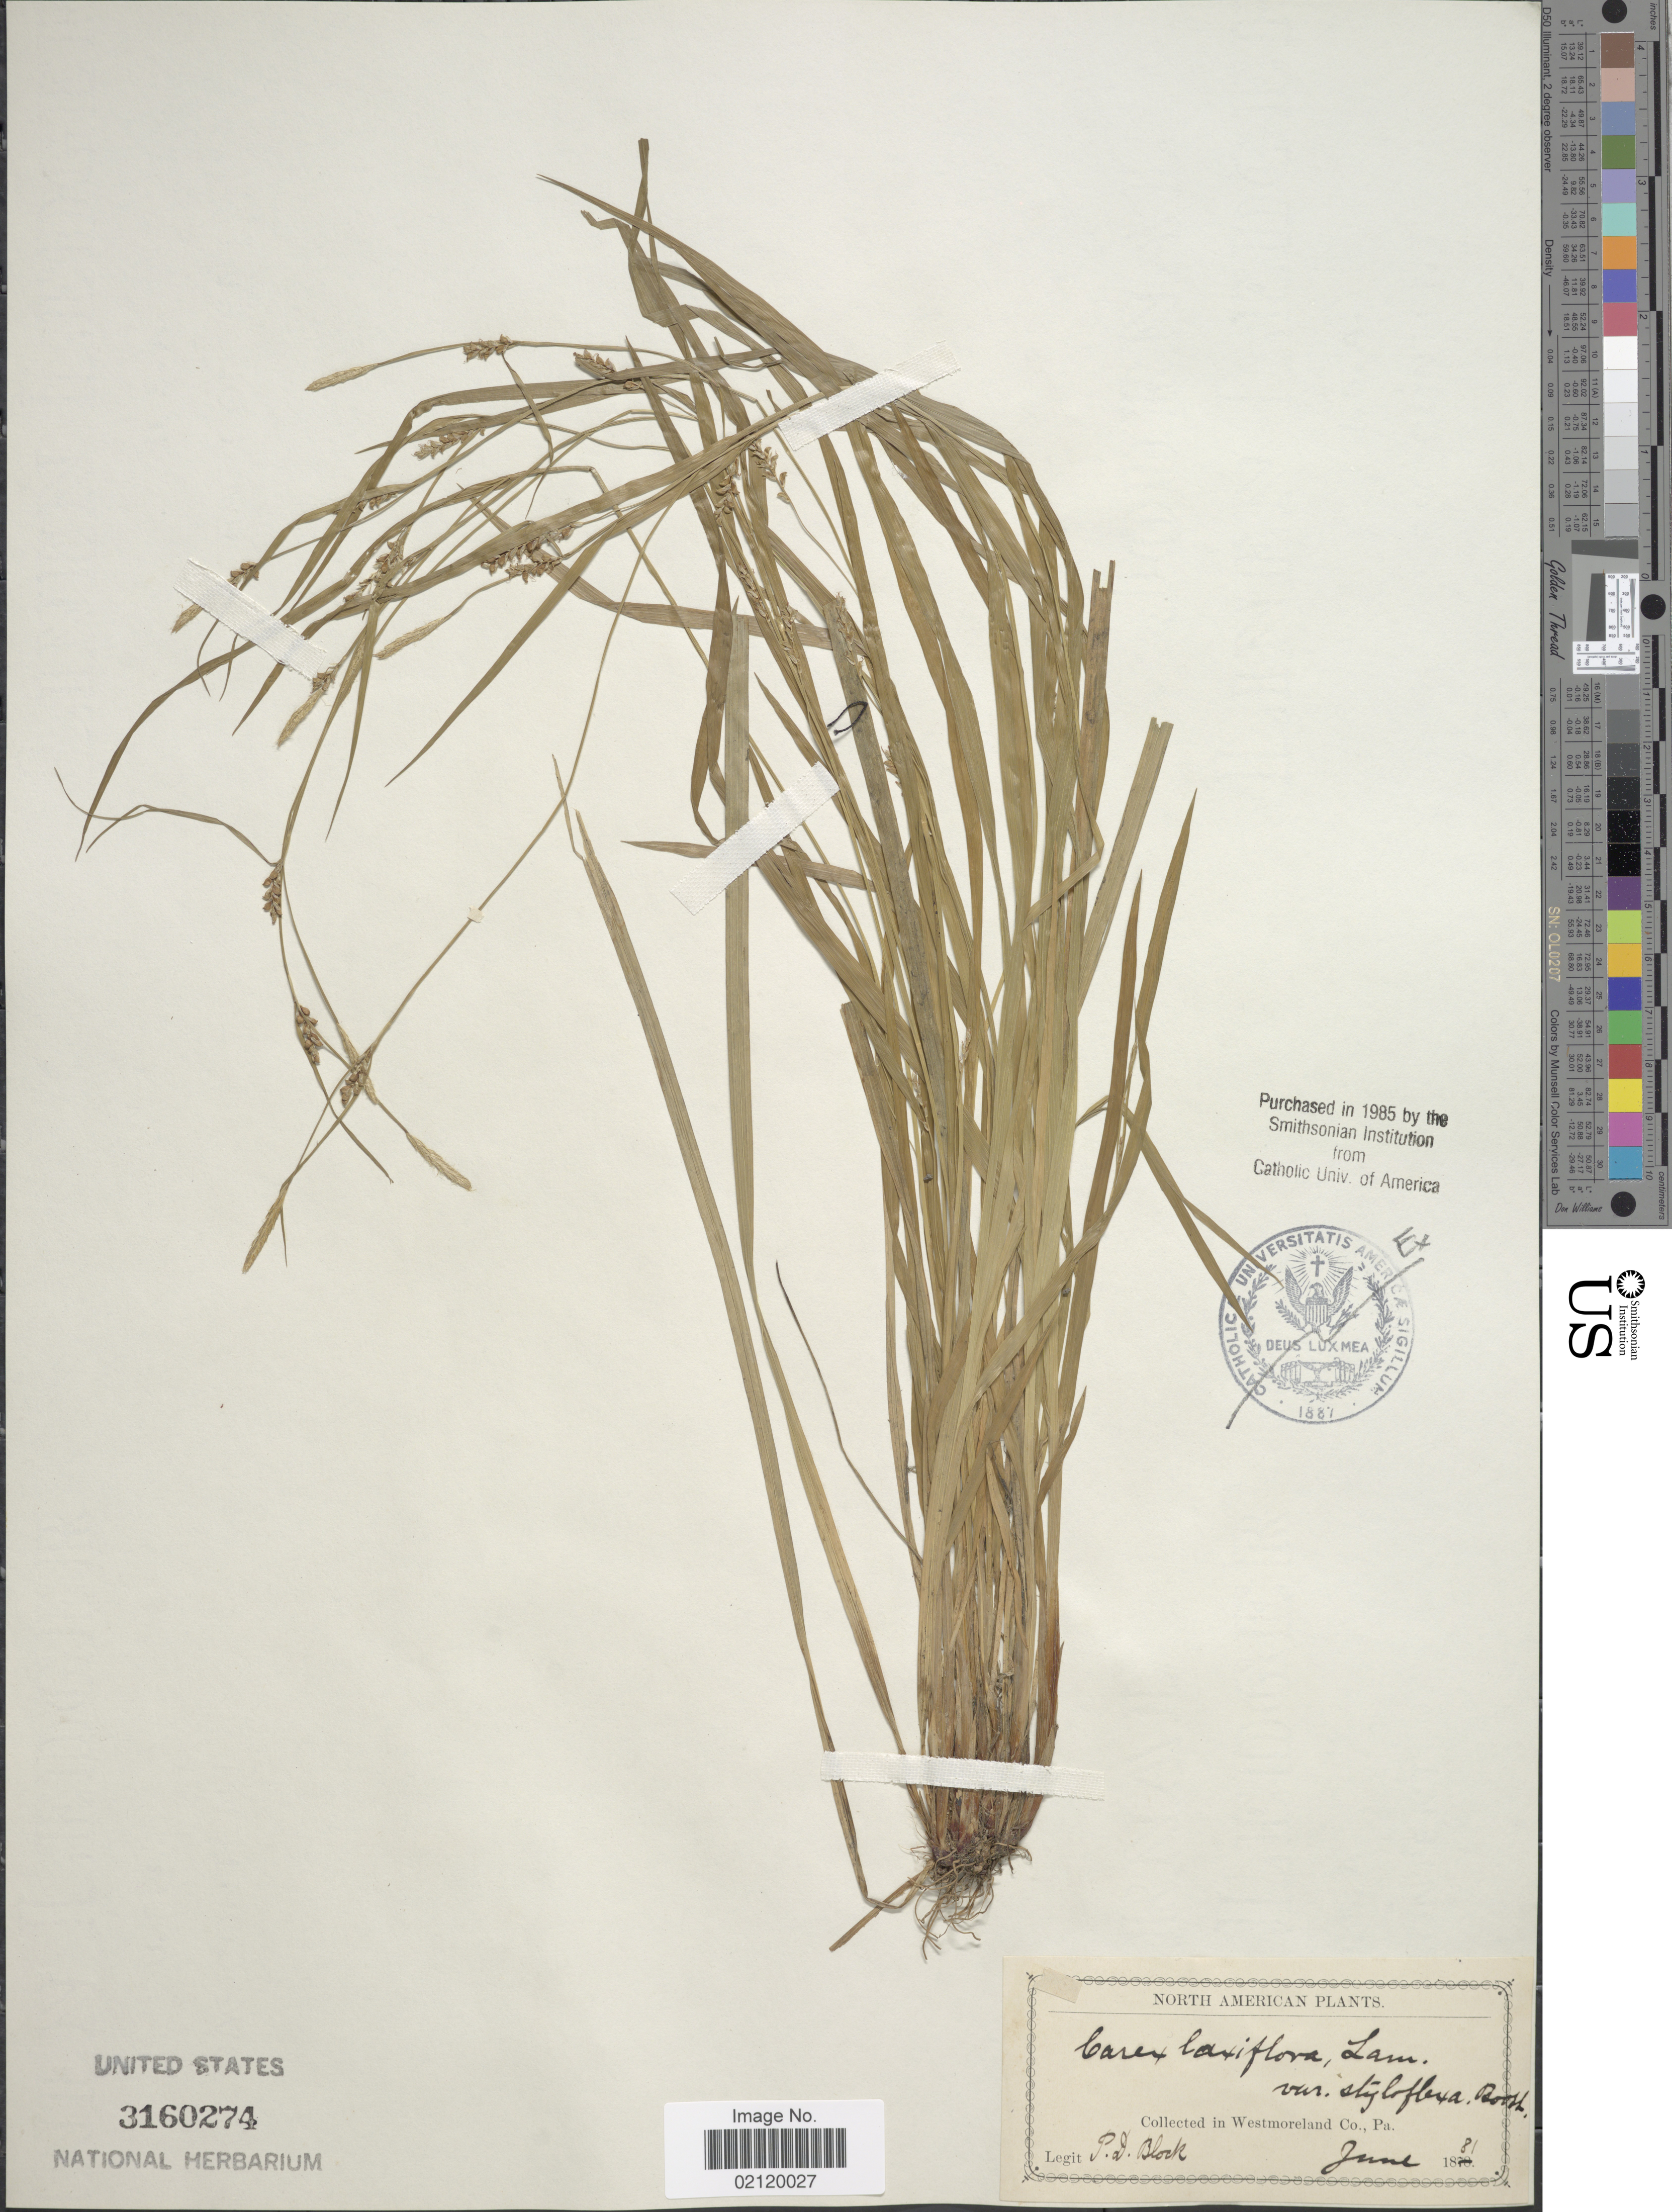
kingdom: Plantae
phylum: Tracheophyta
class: Liliopsida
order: Poales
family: Cyperaceae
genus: Carex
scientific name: Carex laxiflora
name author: Lam.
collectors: P. Block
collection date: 1881-06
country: United States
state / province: Pennsylvania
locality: Westmoreland Co., Pa.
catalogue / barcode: US 3160274